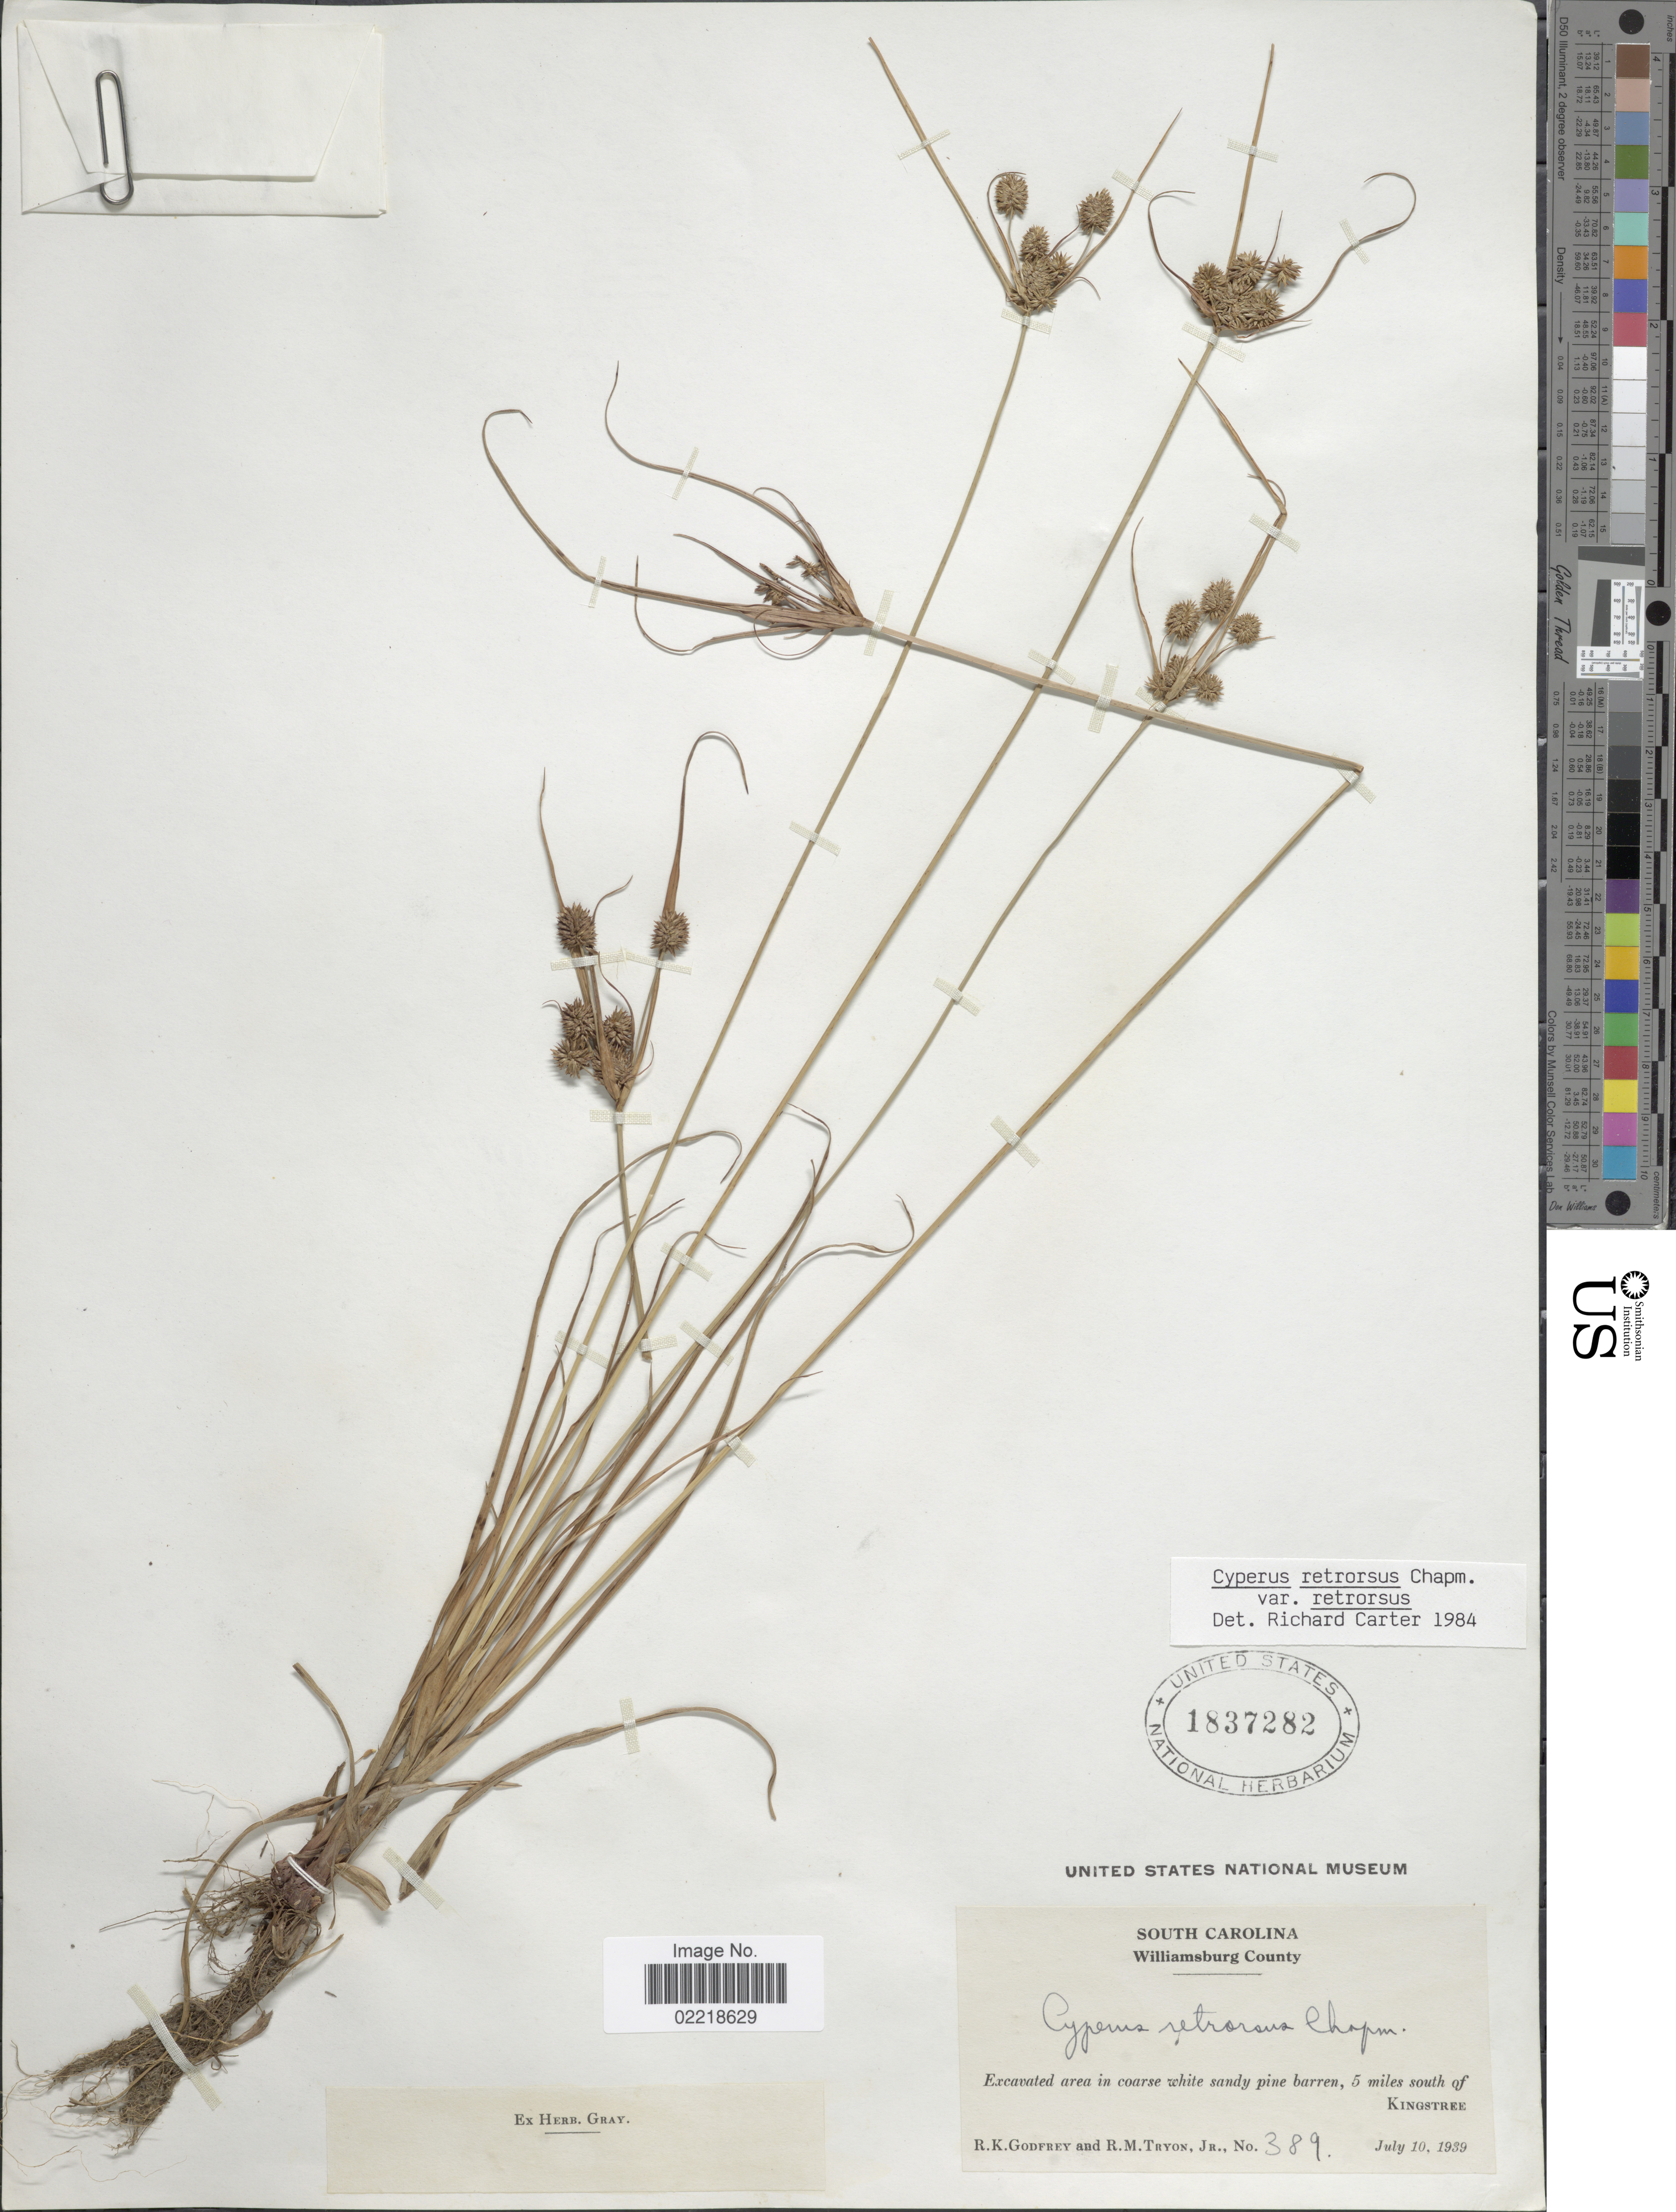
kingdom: Plantae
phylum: Tracheophyta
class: Liliopsida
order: Poales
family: Cyperaceae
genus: Cyperus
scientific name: Cyperus retrorsus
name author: Chapm.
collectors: R. K. Godfrey & R. M. Tryon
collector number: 389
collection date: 1939-07-10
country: United States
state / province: South Carolina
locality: Williamsburg County. 5 miles south of Kingstree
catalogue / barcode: US 1837282